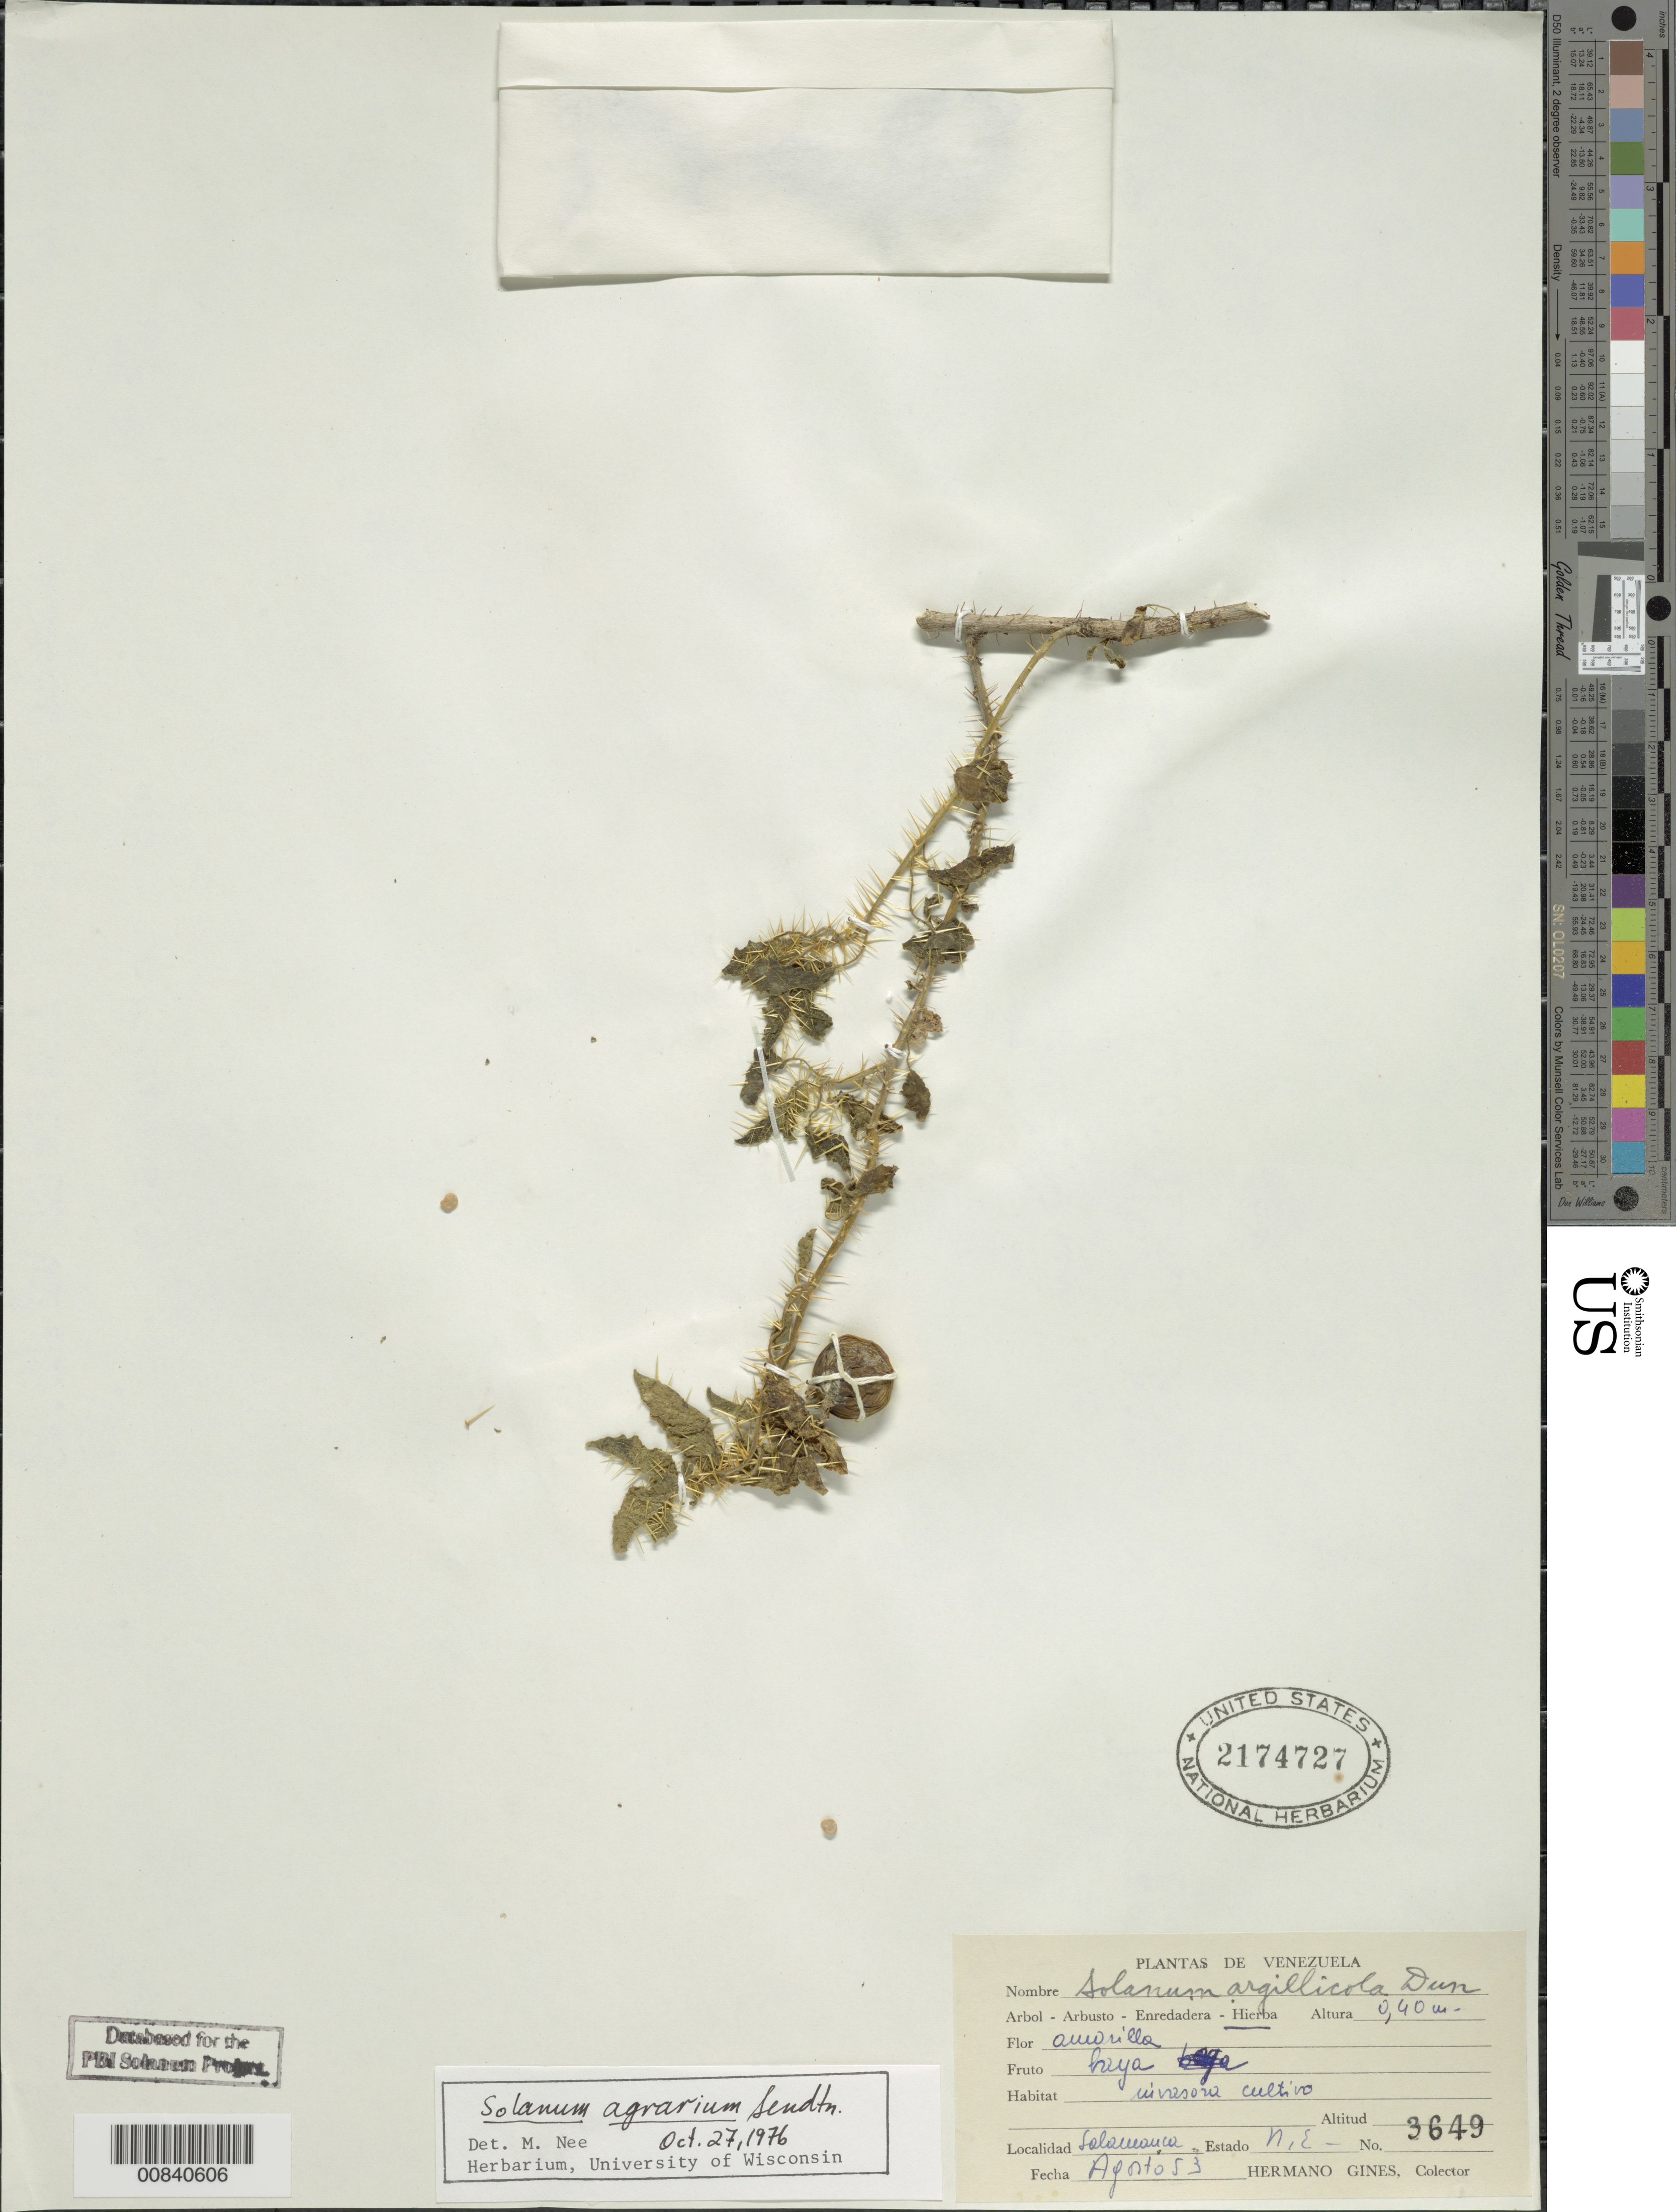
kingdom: Plantae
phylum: Tracheophyta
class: Magnoliopsida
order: Solanales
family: Solanaceae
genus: Solanum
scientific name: Solanum agrarium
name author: Sendtn.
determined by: Nee, Michael H.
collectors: H. Gines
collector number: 3649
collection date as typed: Aug 1953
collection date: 1953-08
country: Venezuela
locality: Salawauca. Estado: N.E.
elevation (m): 40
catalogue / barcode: US 2174727